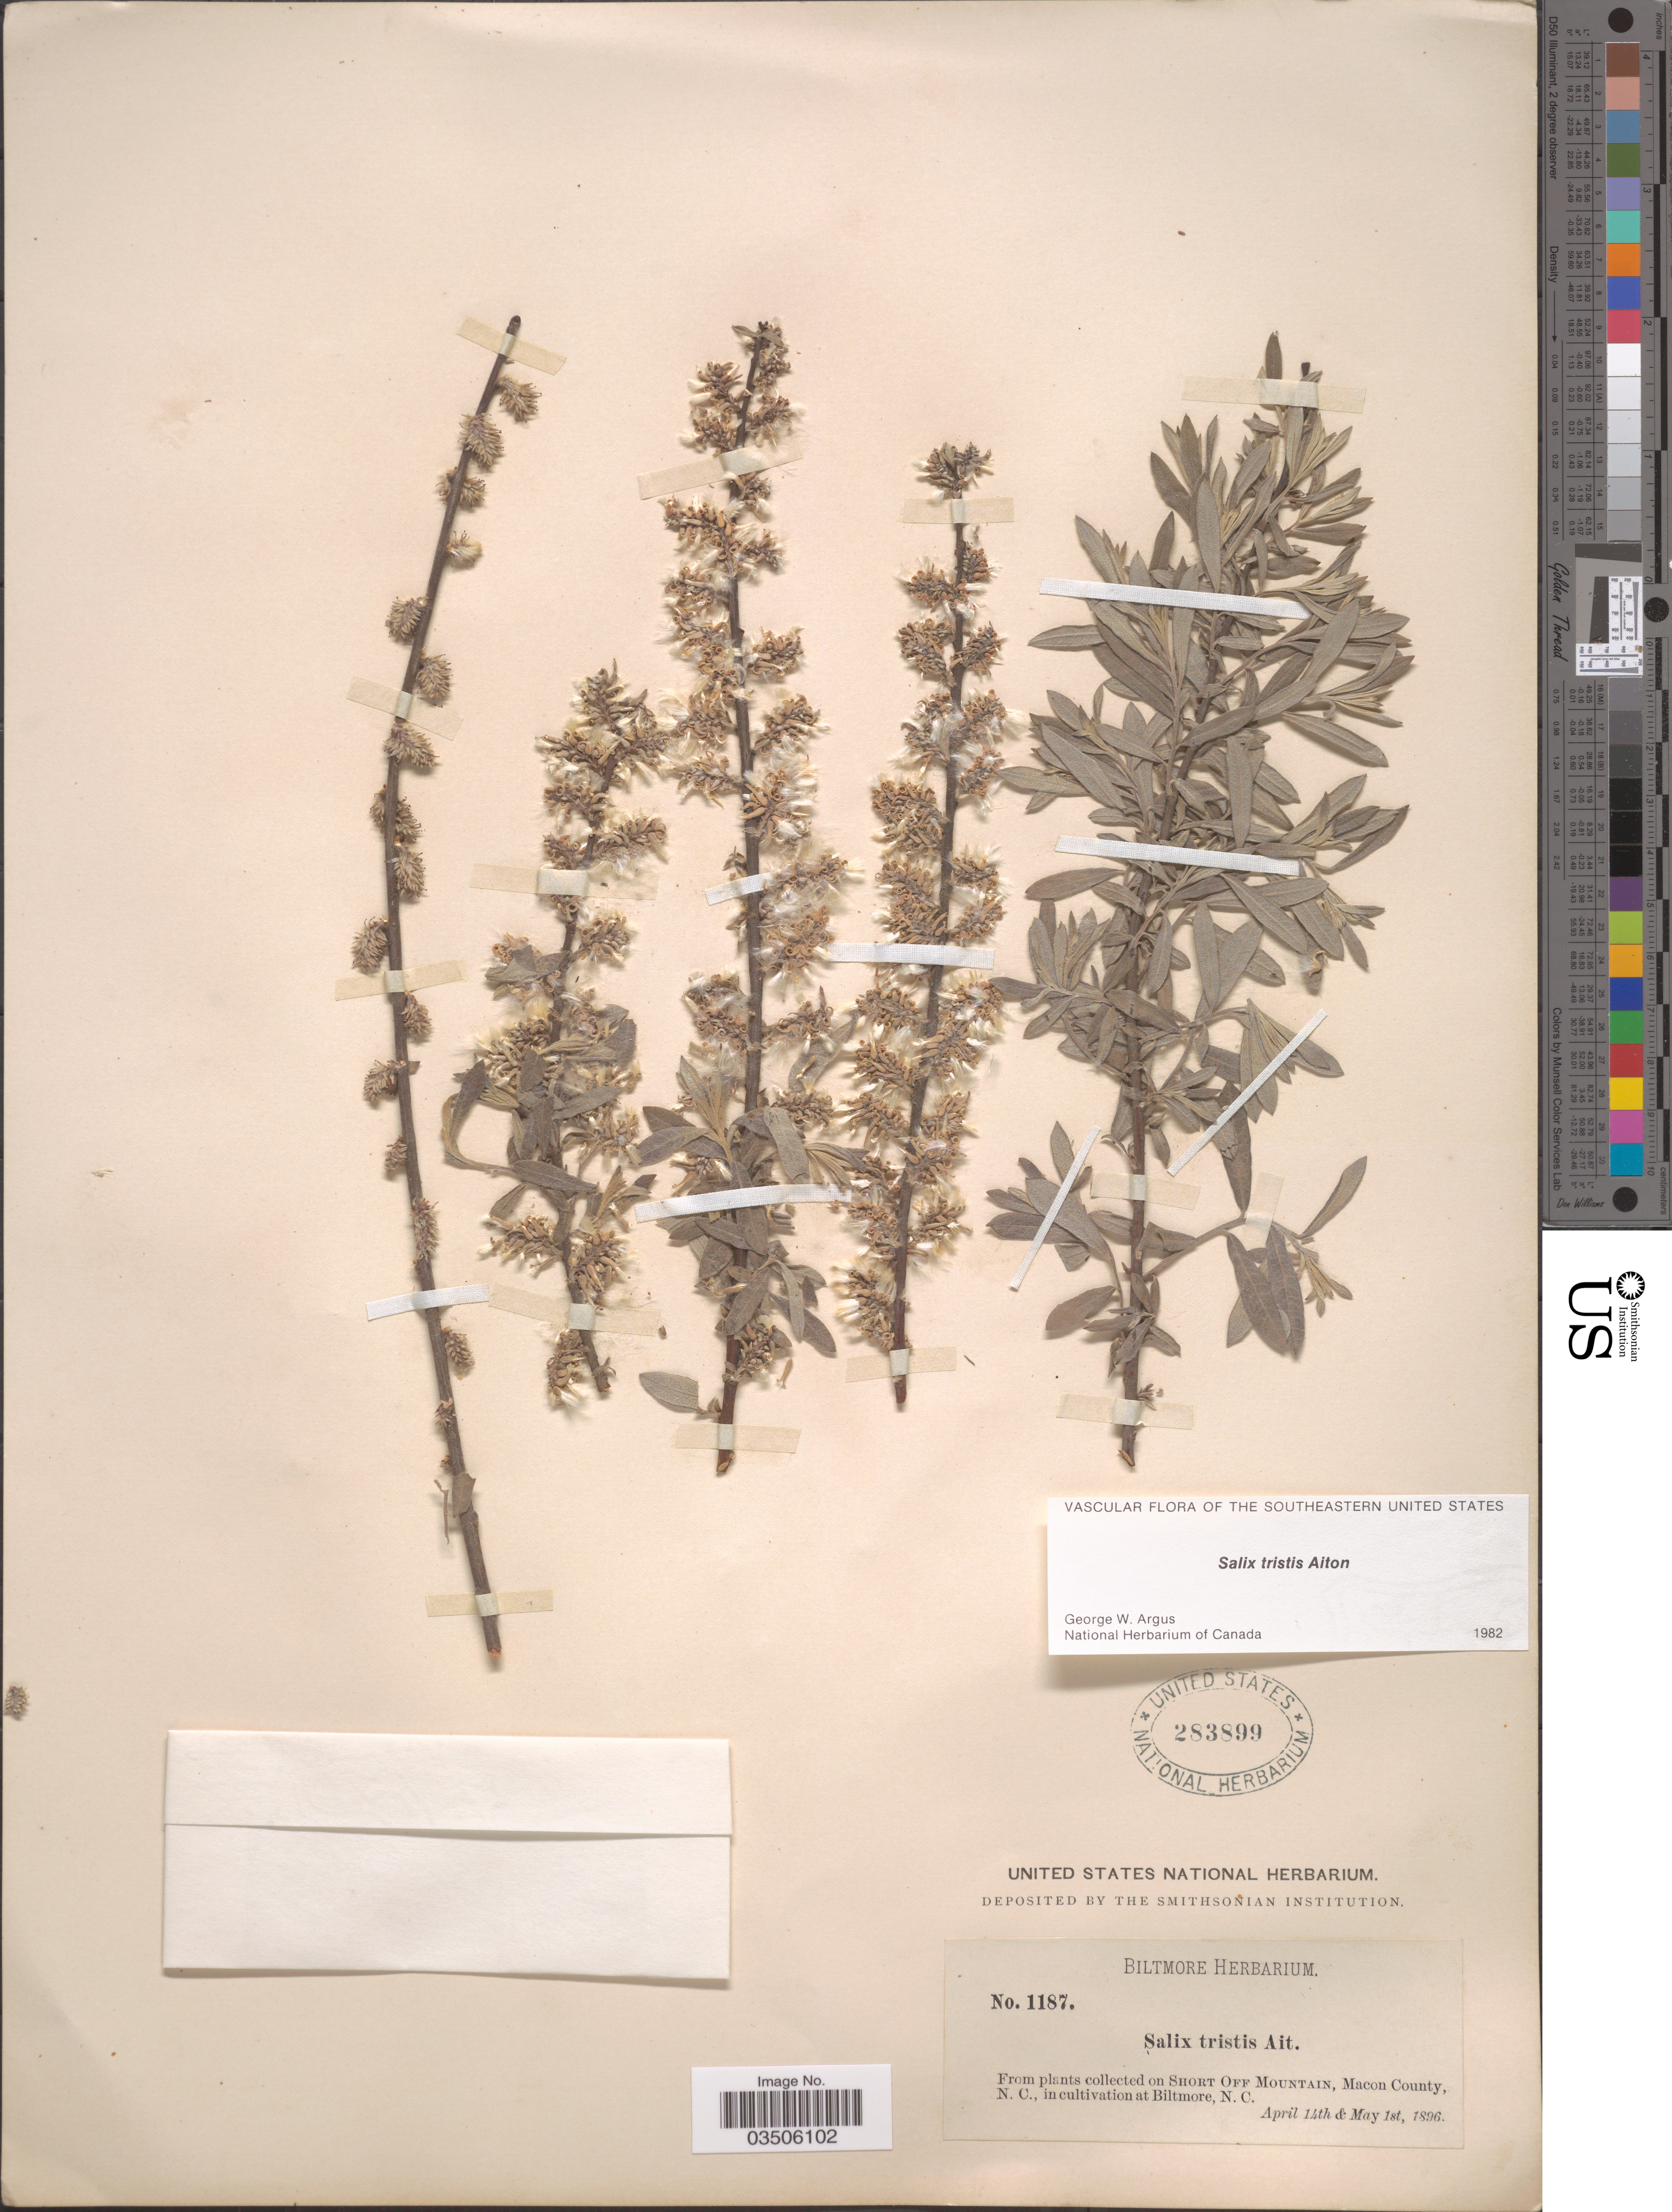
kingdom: Plantae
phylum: Tracheophyta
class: Magnoliopsida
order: Malpighiales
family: Salicaceae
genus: Salix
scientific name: Salix tristis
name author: Aiton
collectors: ex herb. Biltmore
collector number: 1187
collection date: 1896-04-14/1896-05-01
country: United States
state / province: North Carolina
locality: Biltmore.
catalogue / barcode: US 283899